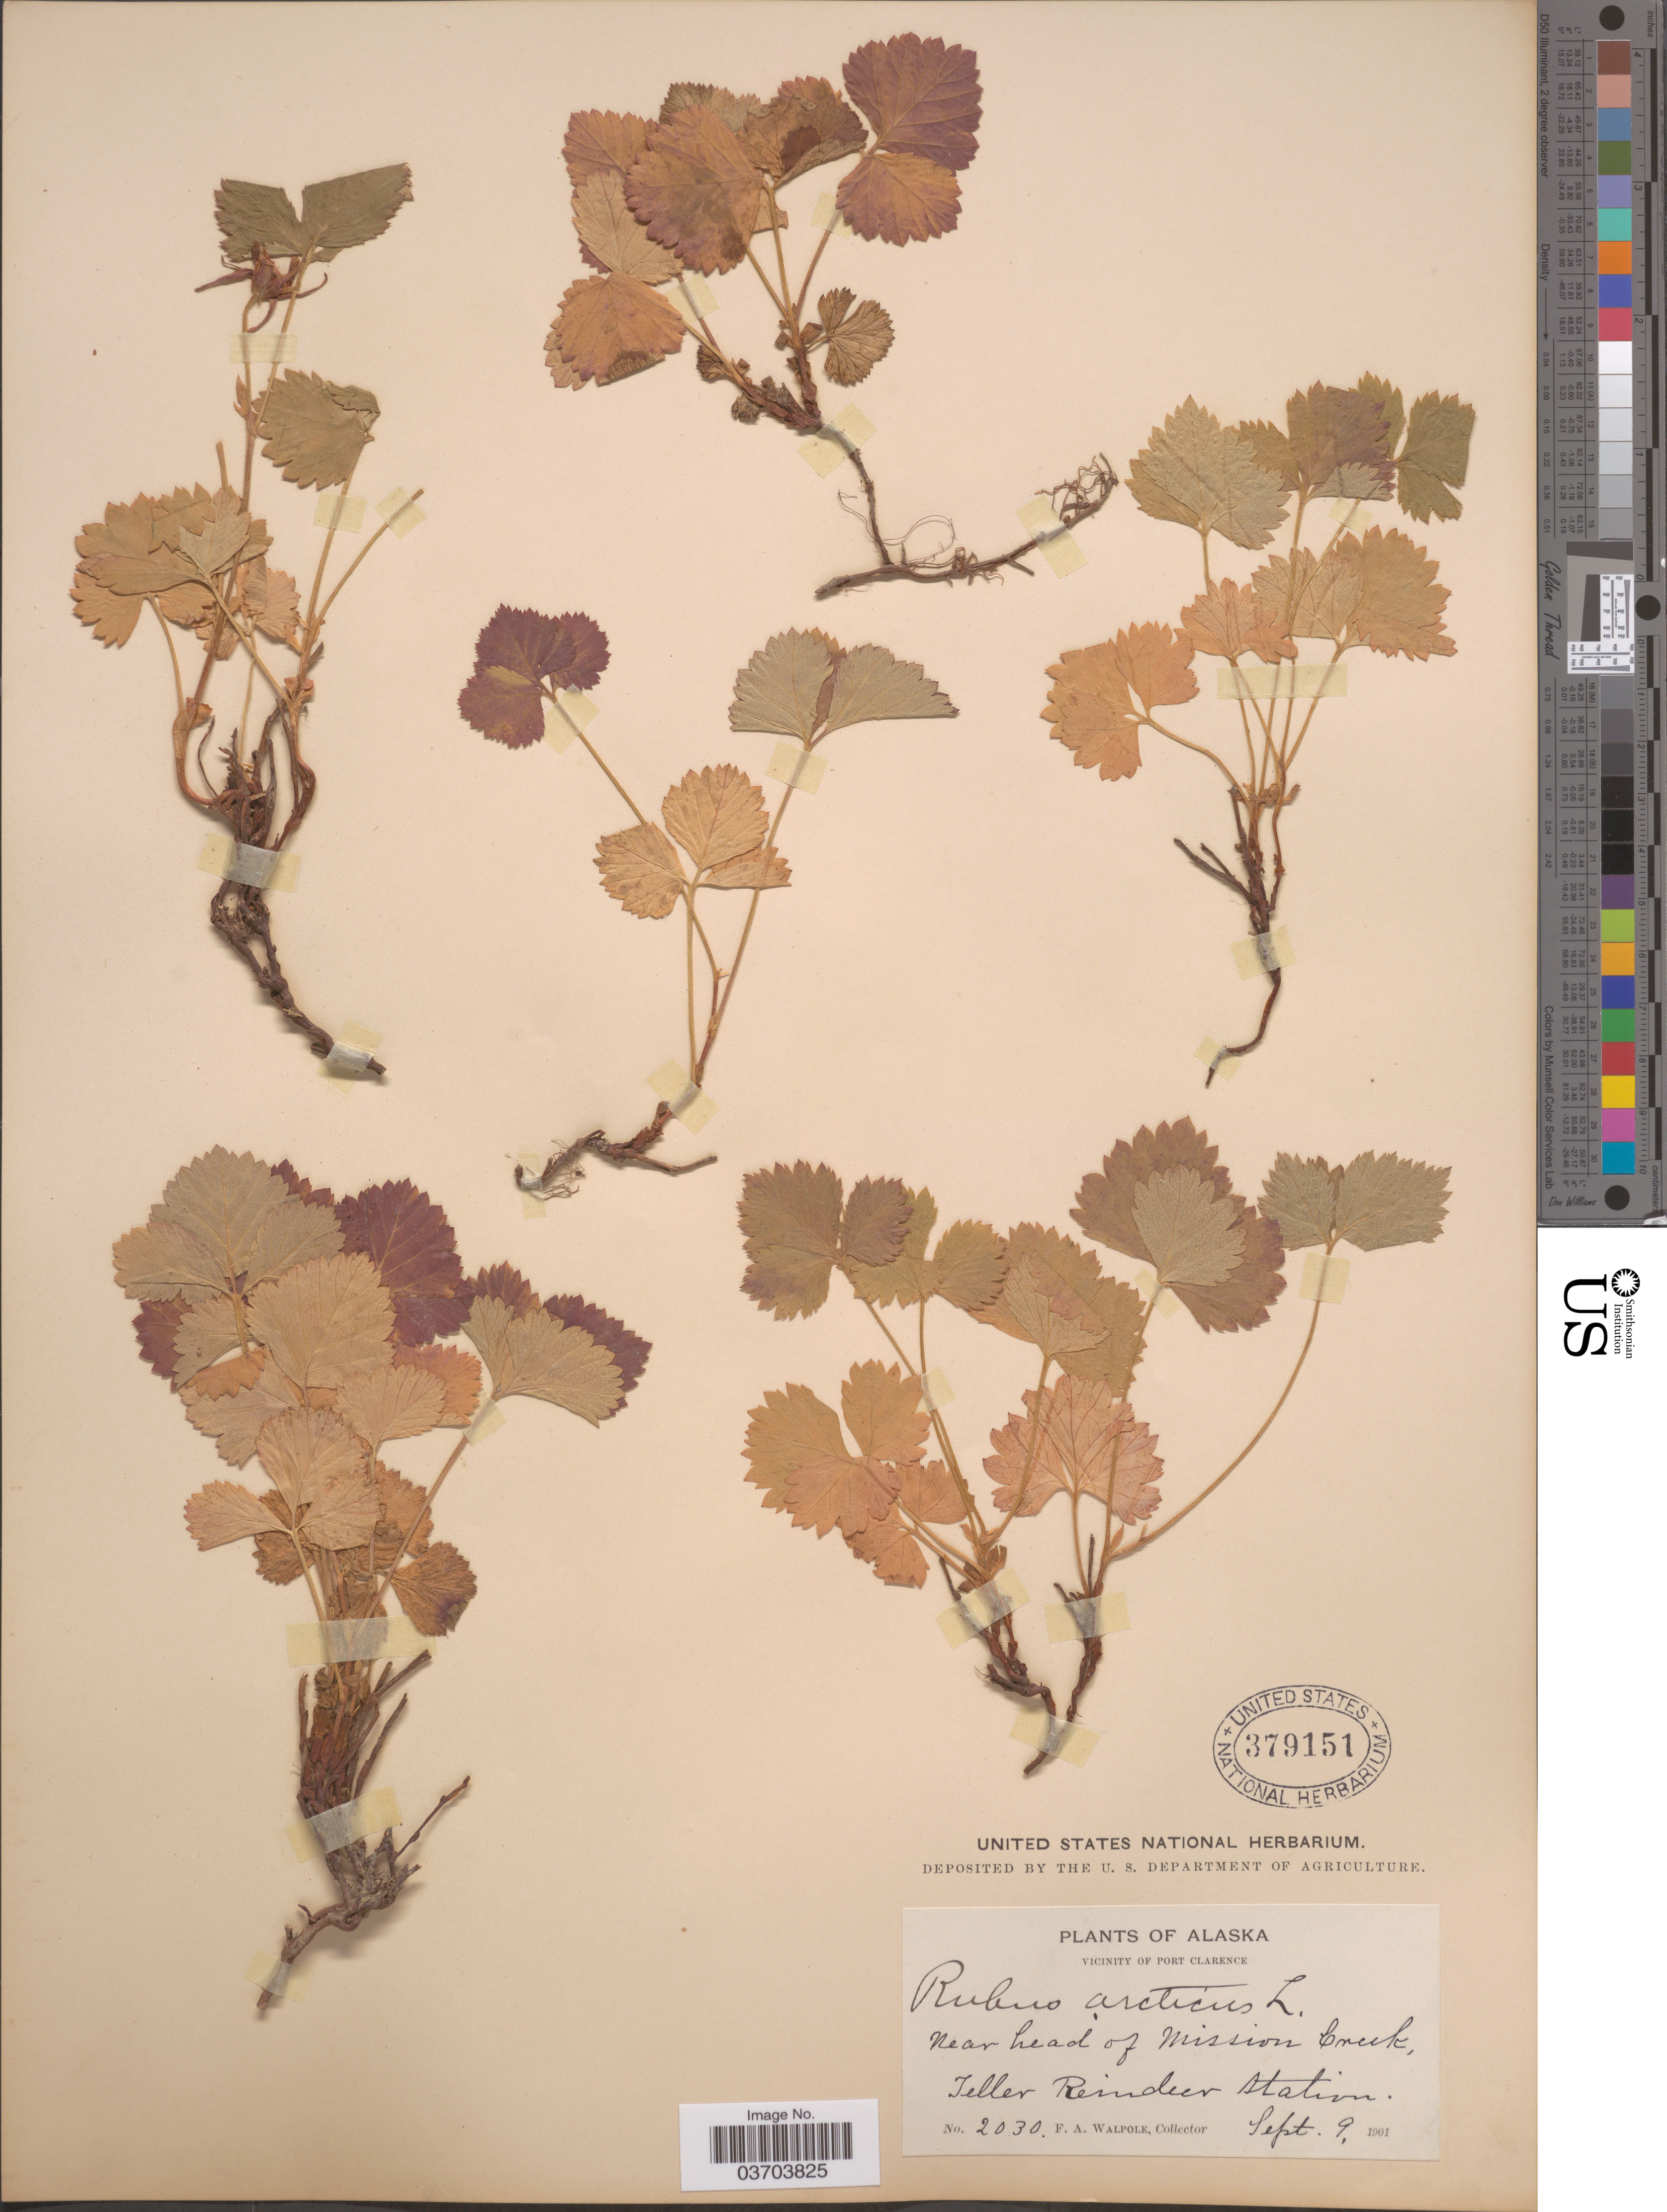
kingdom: Plantae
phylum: Tracheophyta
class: Magnoliopsida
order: Rosales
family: Rosaceae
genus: Rubus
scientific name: Rubus acaulis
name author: Michx.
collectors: F. Walpole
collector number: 2030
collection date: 1901-09-09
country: United States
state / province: Alaska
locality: Vicinity of Port Clarence. Near head of Mission Creek. Teller Reindeer Station.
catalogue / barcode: US 379151